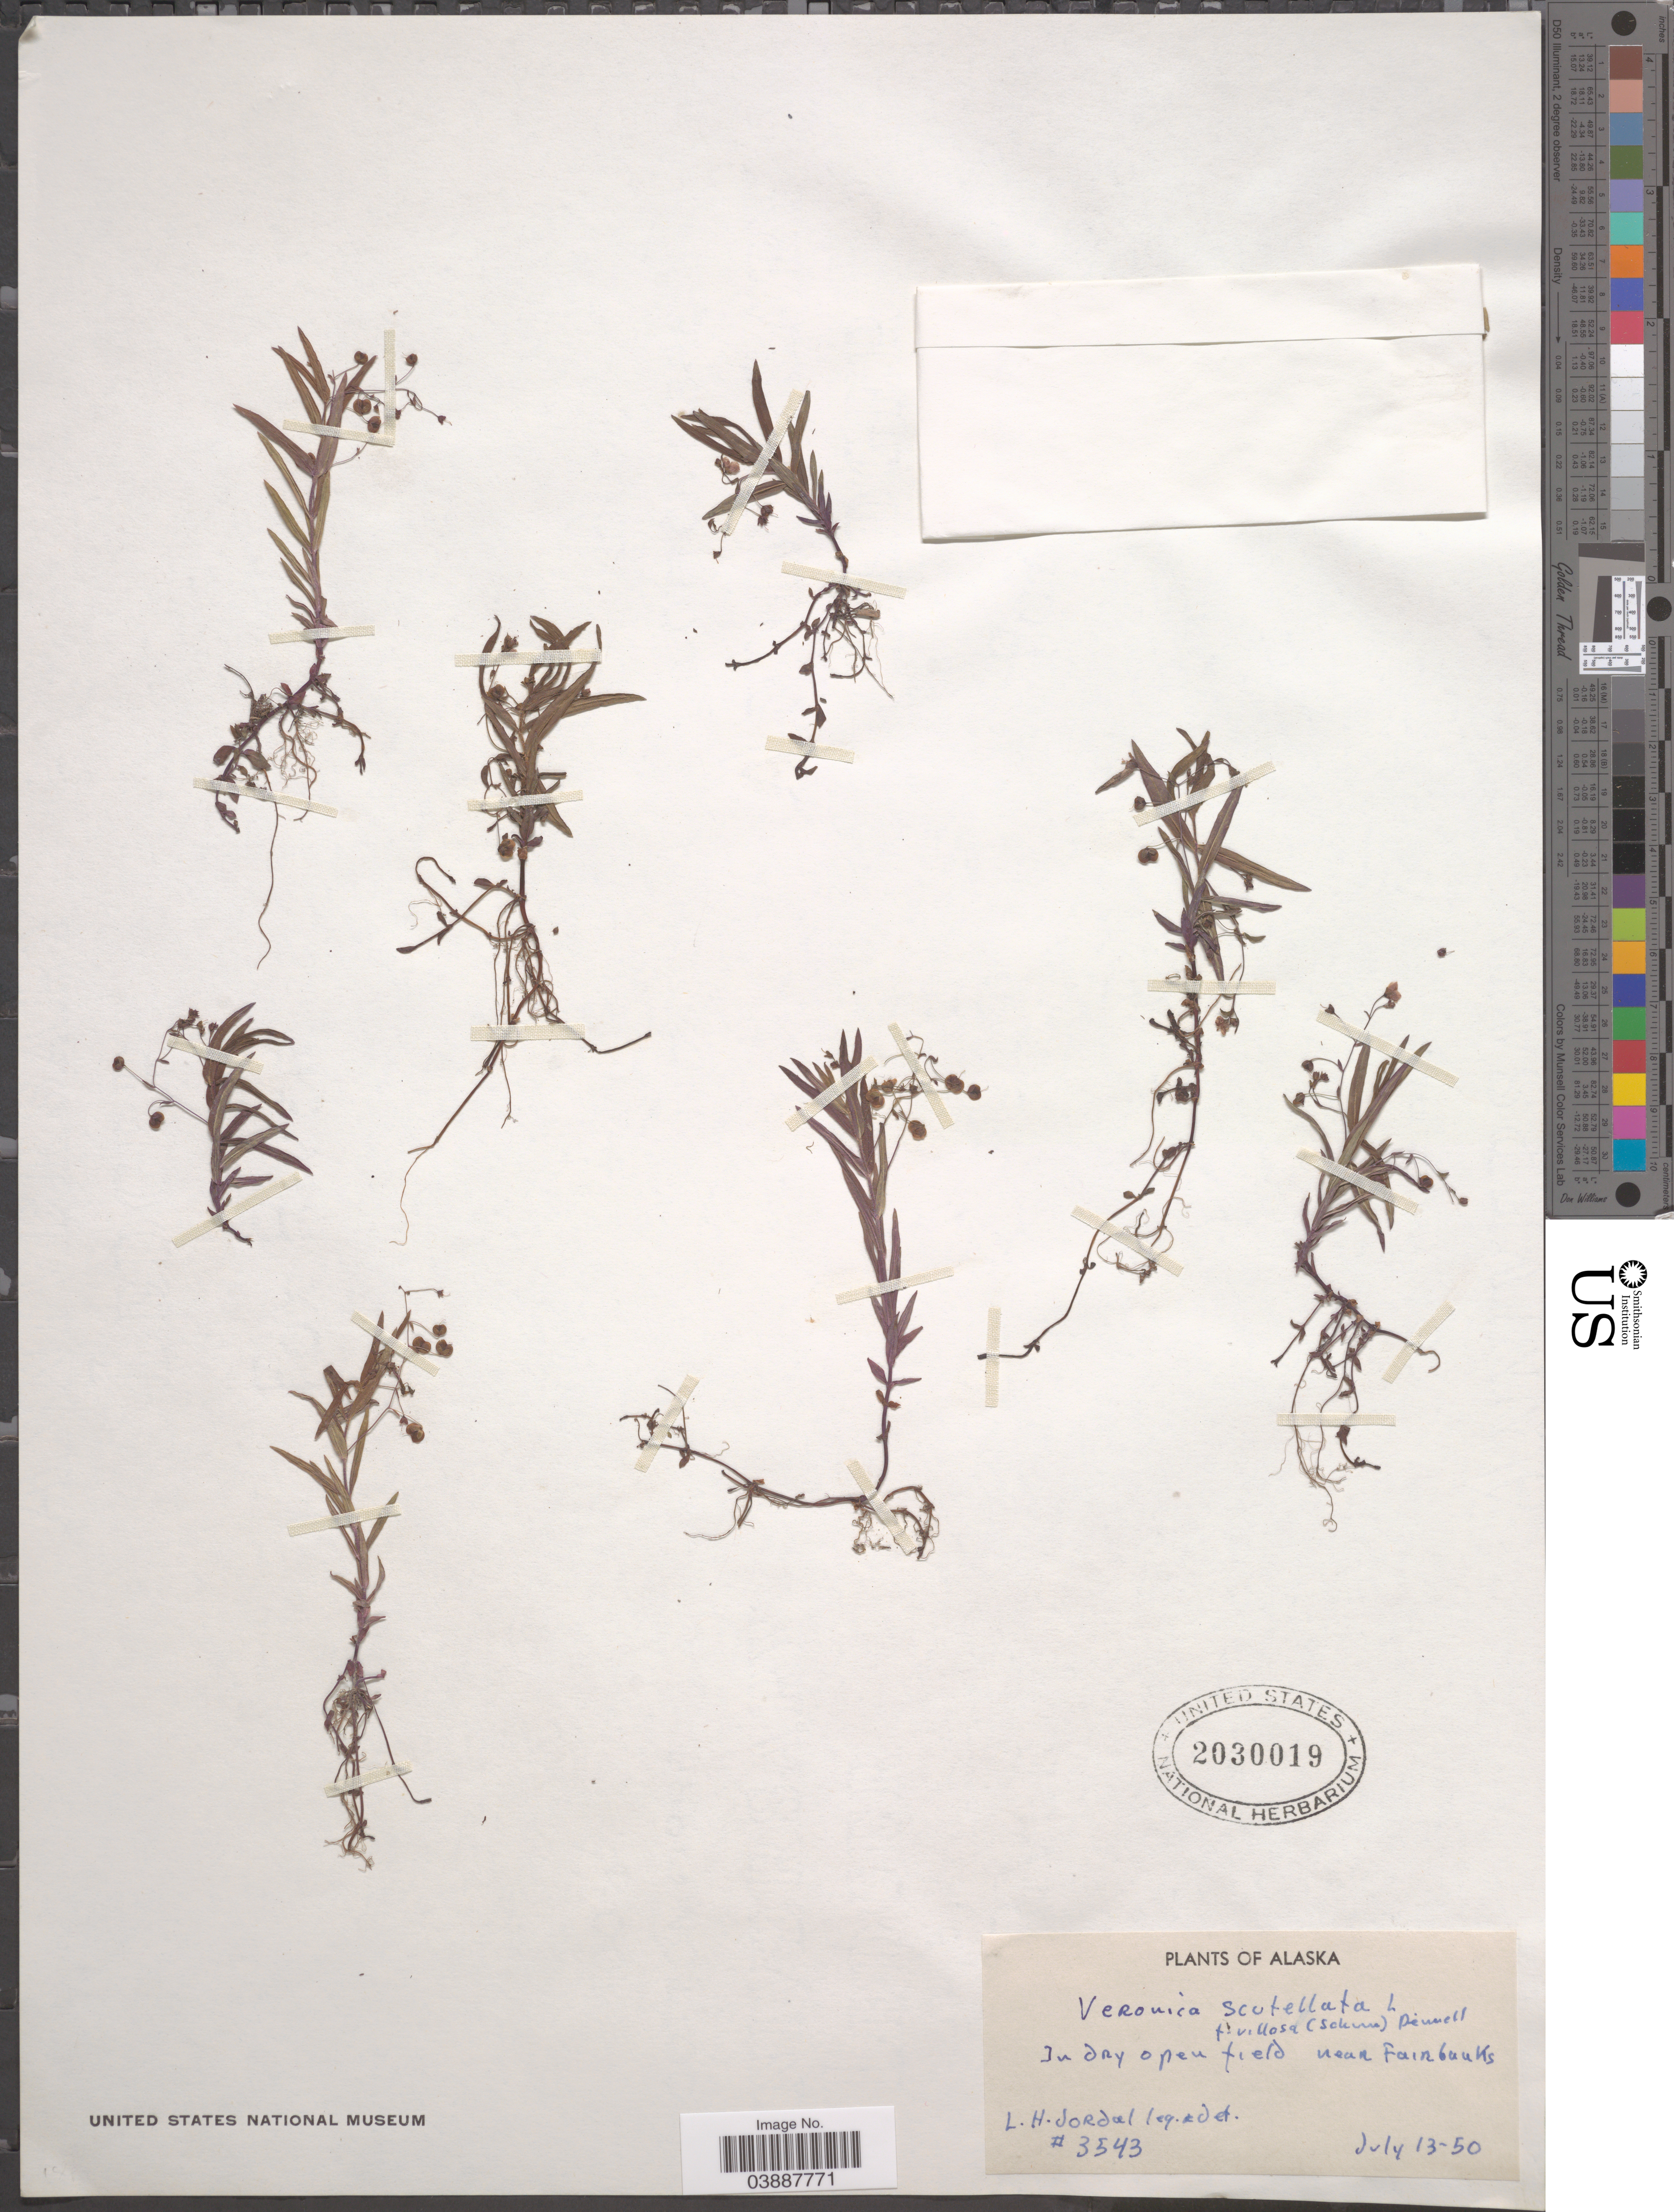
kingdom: Plantae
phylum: Tracheophyta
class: Magnoliopsida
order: Lamiales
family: Plantaginaceae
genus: Veronica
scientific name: Veronica scutellata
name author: L.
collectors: L. Jordal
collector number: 3543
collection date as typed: Transcribed d/m/y: 13/7/50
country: United States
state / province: Alaska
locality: Near Fairbanks.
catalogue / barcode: US 2030019